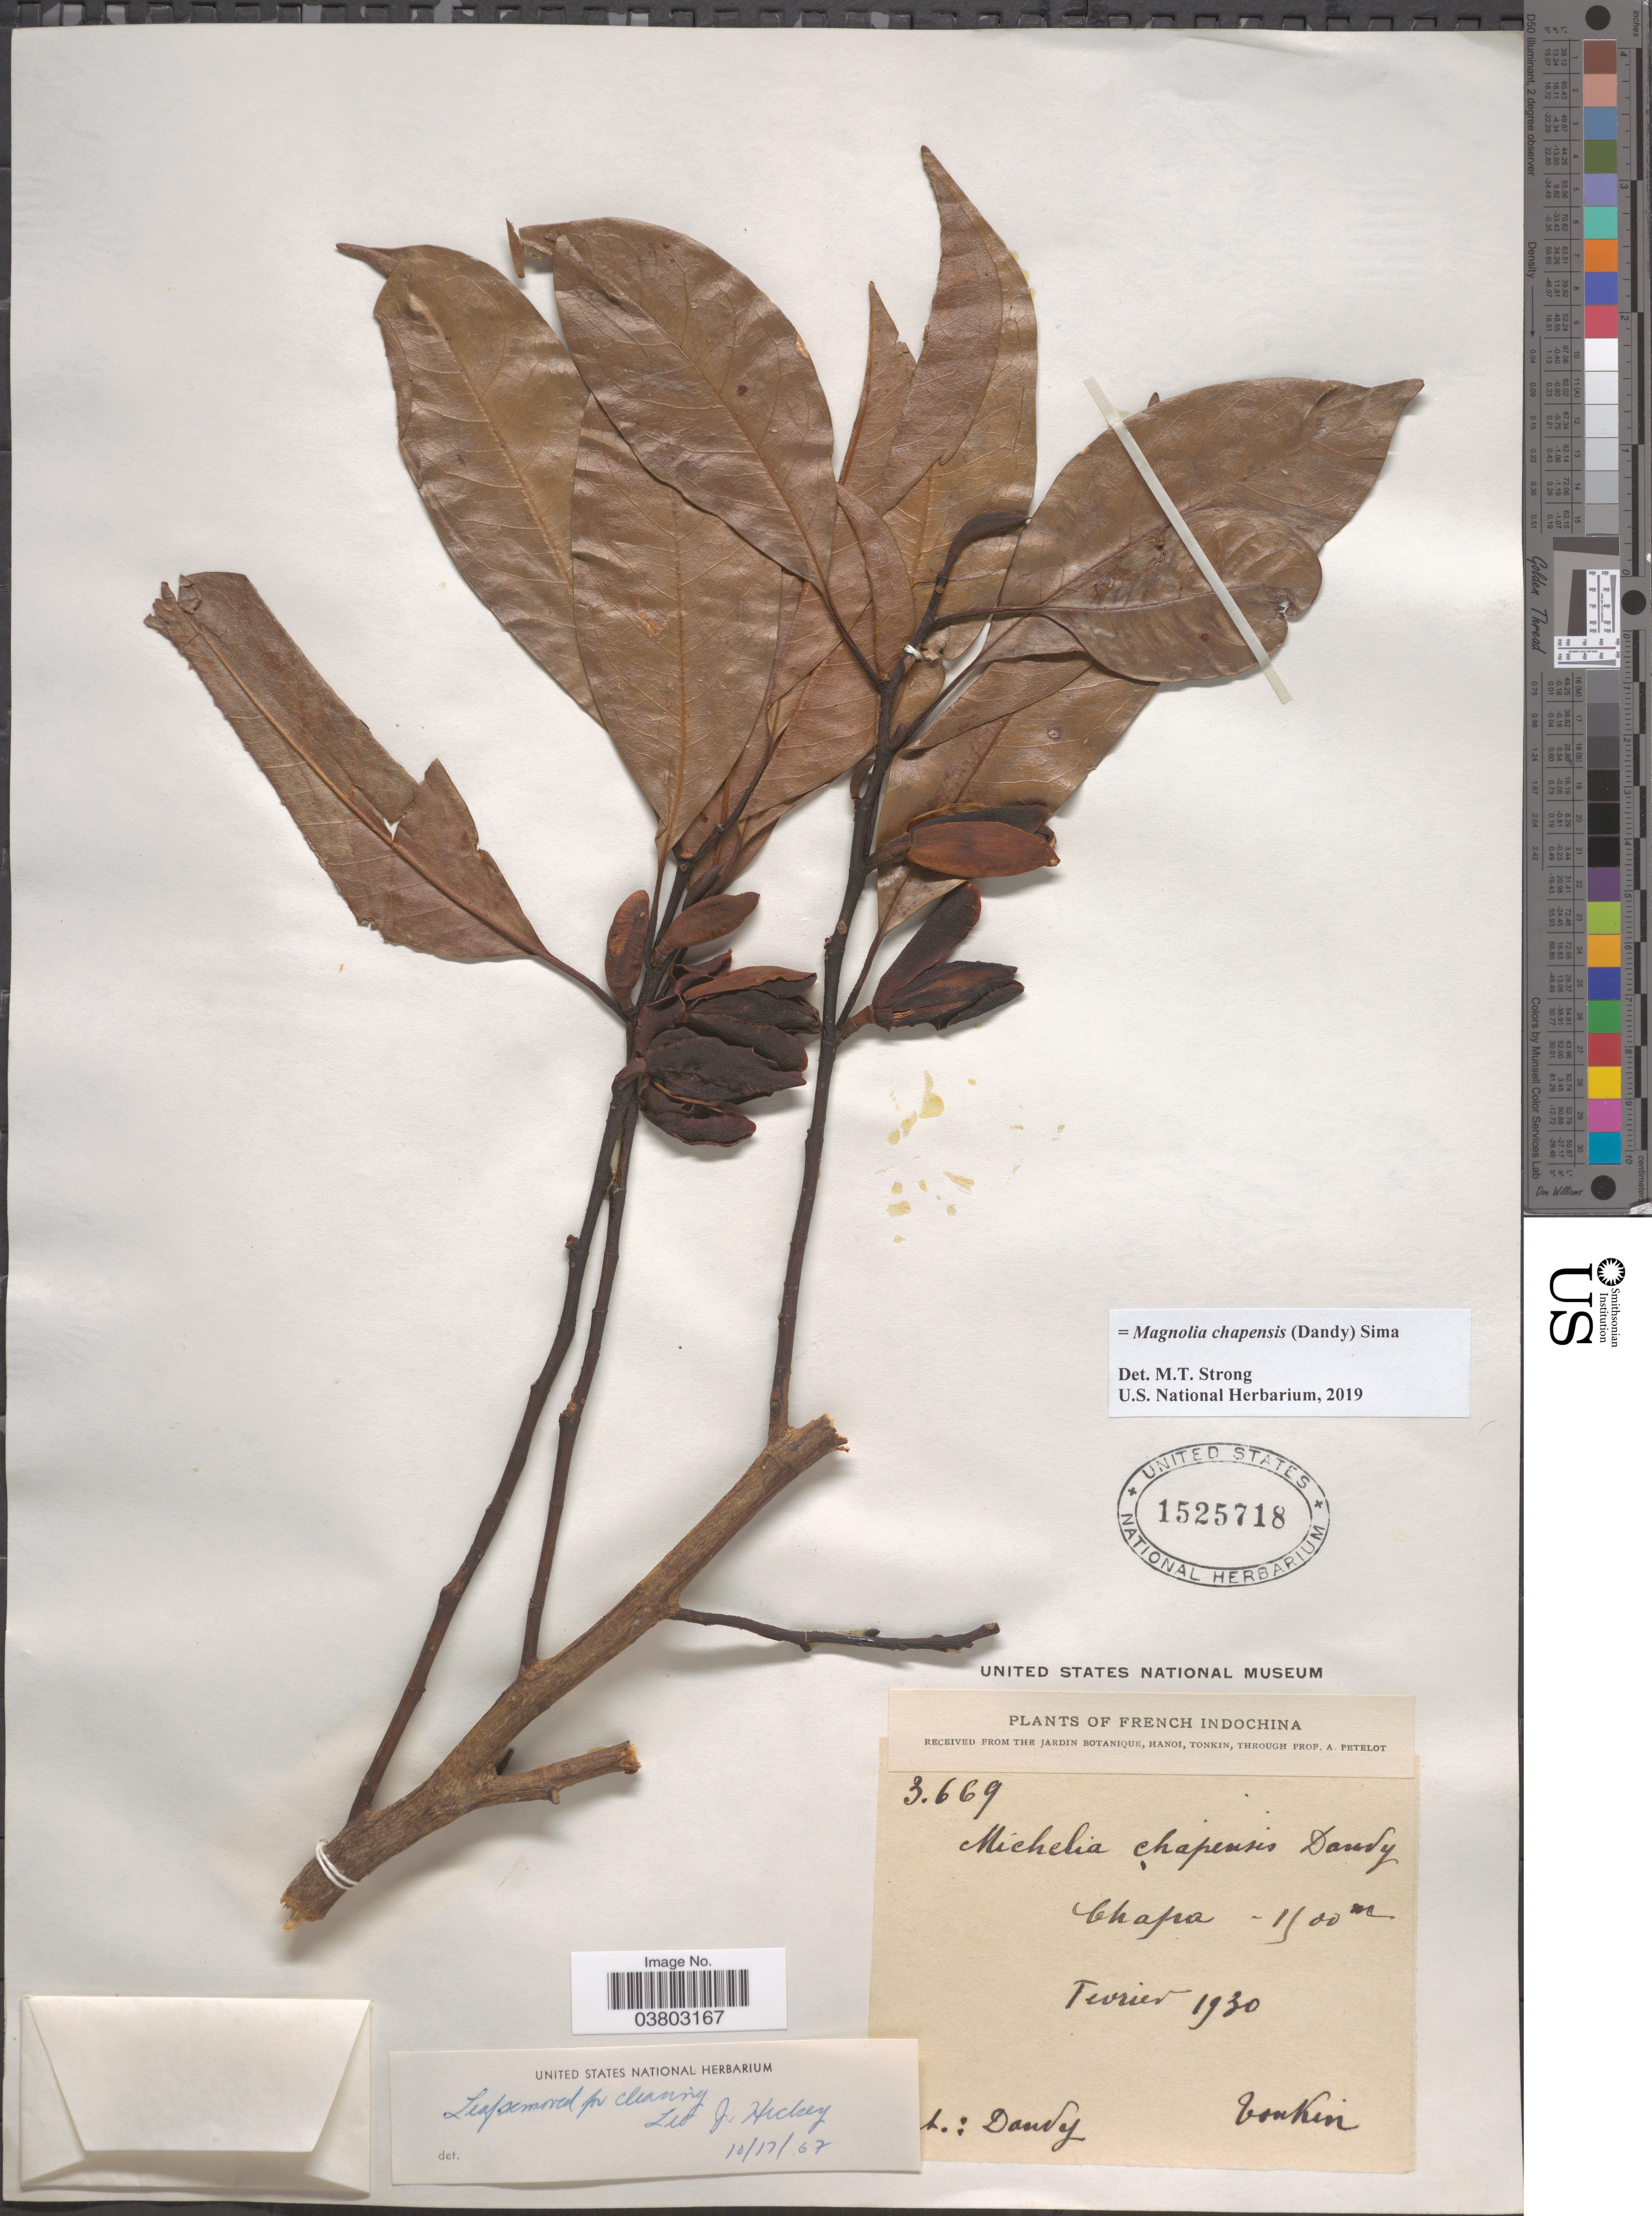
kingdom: Plantae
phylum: Tracheophyta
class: Magnoliopsida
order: Magnoliales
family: Magnoliaceae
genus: Magnolia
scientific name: Magnolia chapensis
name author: (Dandy) Sima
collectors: P. A. Pételot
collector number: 3669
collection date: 1930-02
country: Vietnam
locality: French Indochina. Chapa.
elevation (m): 1500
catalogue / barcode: US 1525718